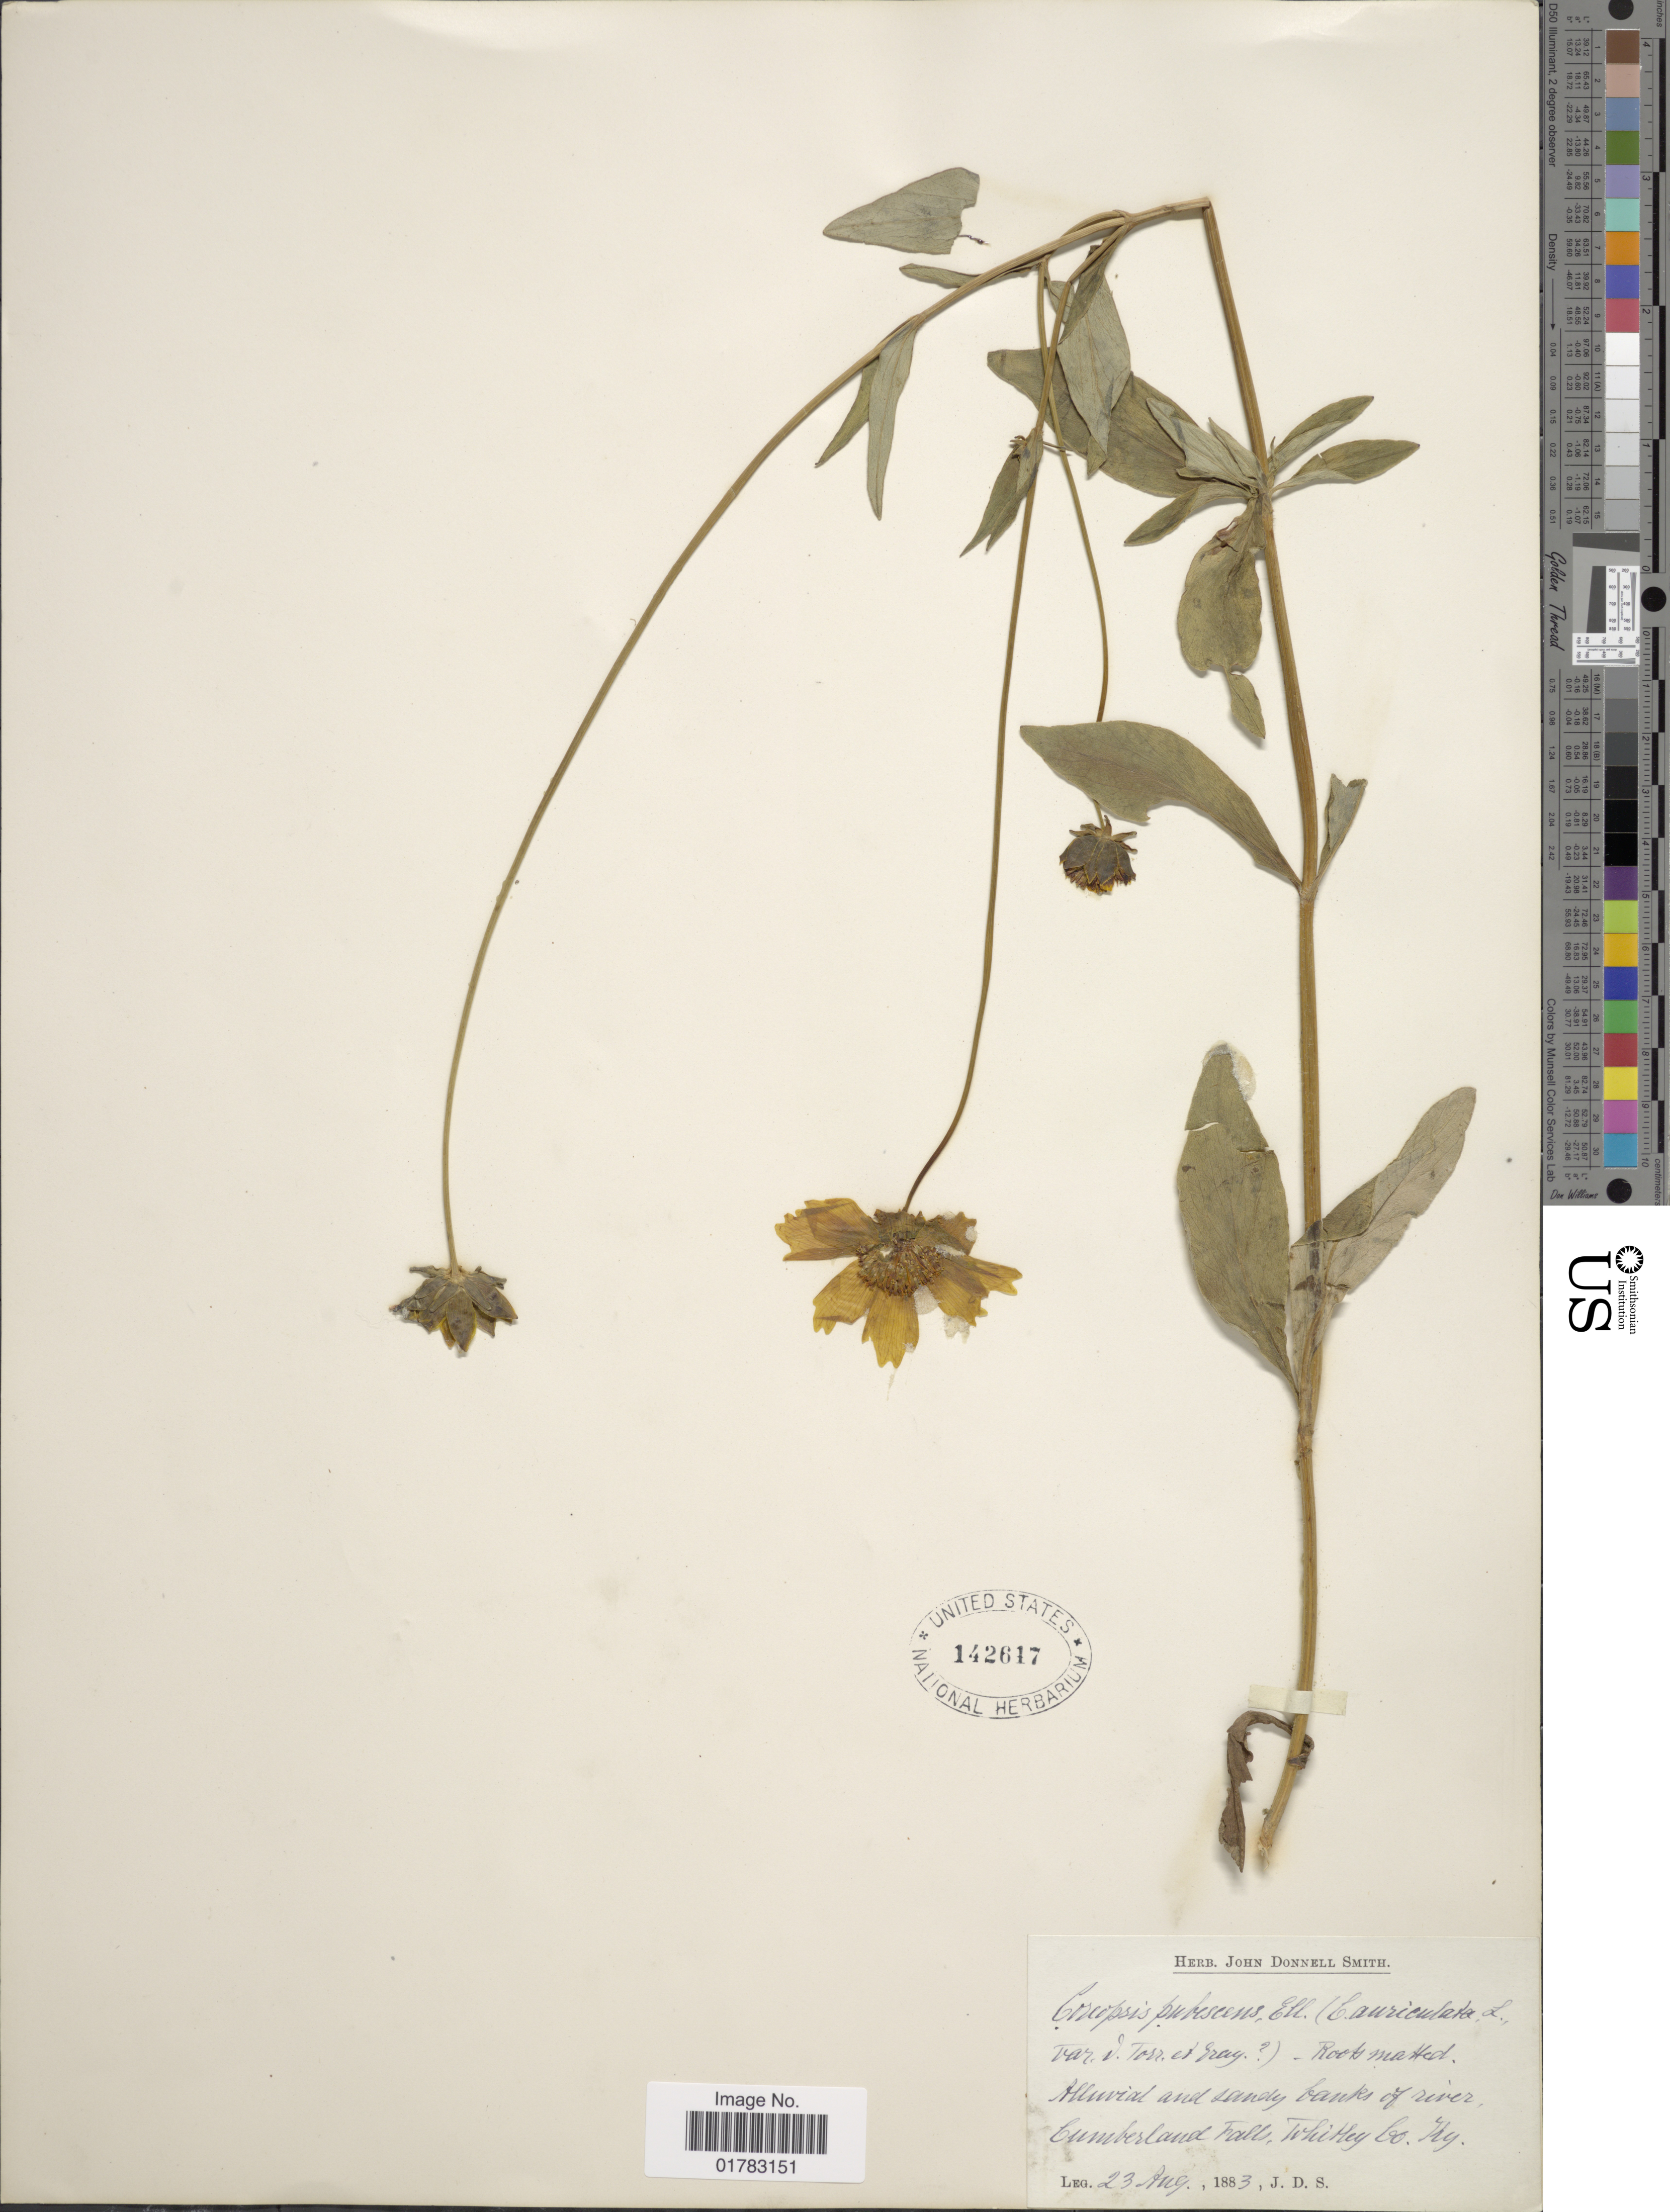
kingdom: Plantae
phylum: Tracheophyta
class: Magnoliopsida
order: Asterales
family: Asteraceae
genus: Coreopsis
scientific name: Coreopsis pubescens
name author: Elliott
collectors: J. Donnell Smith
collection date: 1883-08-23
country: United States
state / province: Kentucky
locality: Alluvial and sandy banks of river, Cumberland Falls, Whitley Co.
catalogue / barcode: US 142647